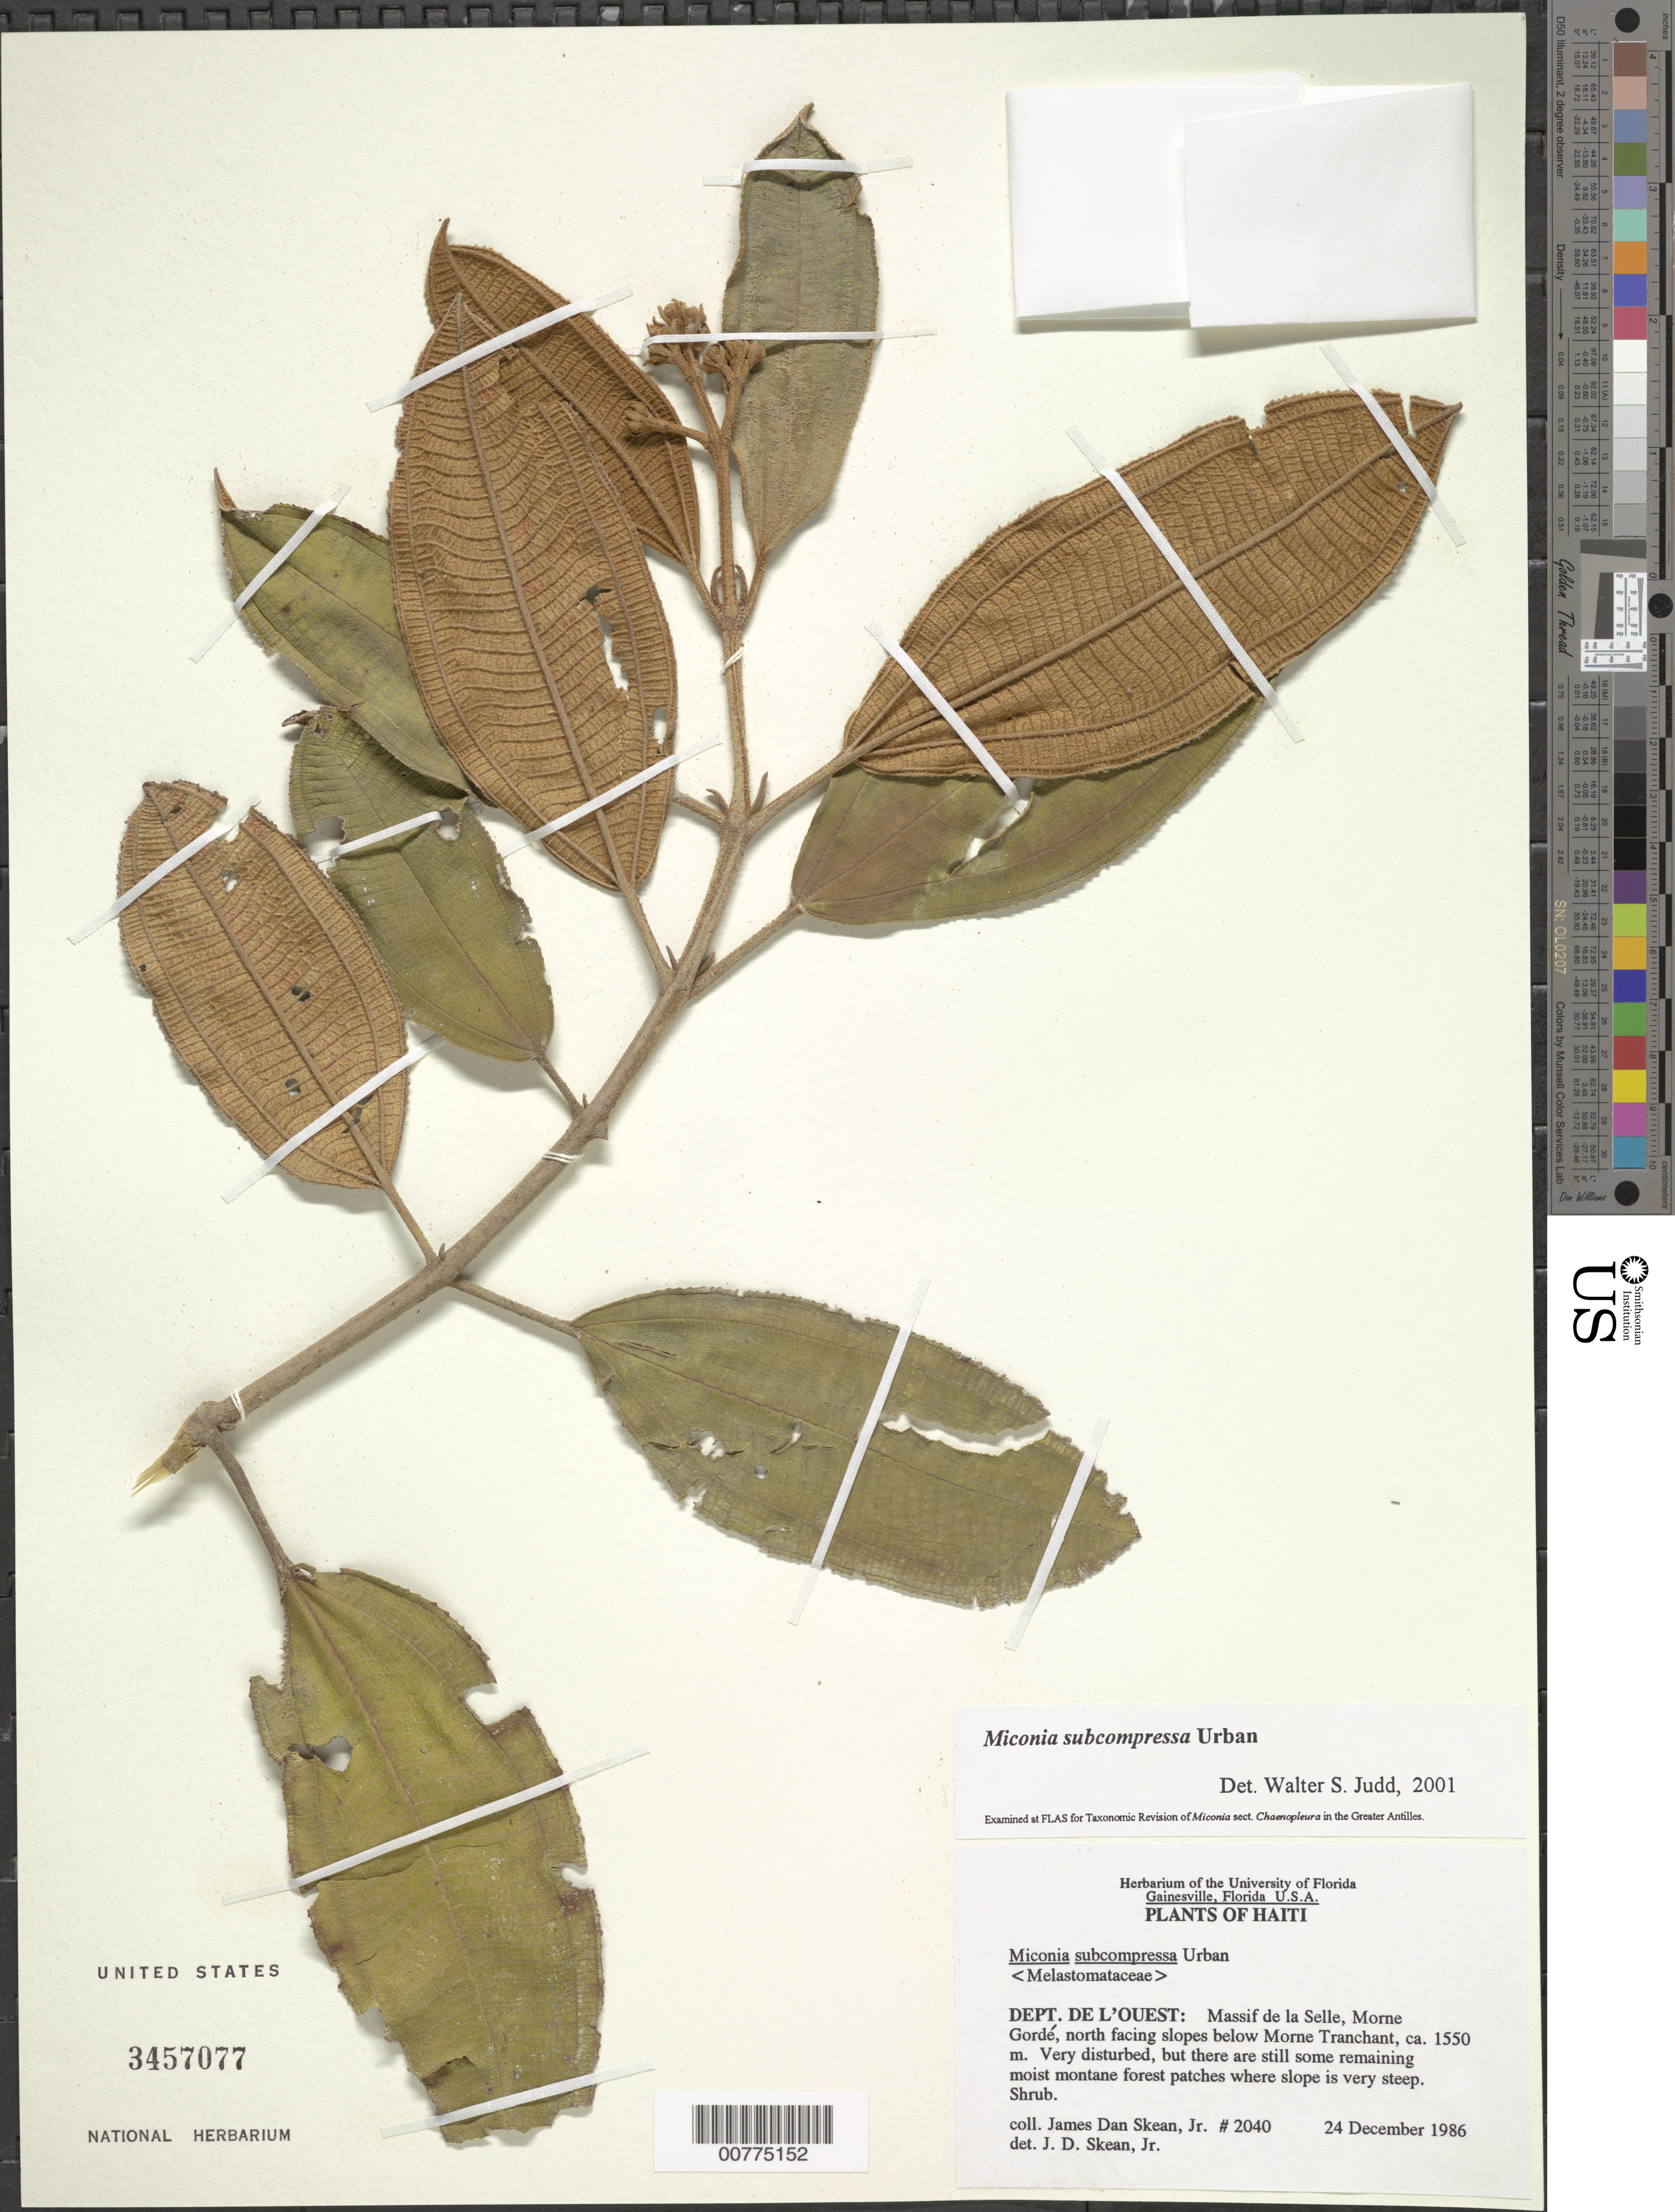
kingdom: Plantae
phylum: Tracheophyta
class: Magnoliopsida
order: Myrtales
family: Melastomataceae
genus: Miconia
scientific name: Miconia subcompressa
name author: Urb.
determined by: Judd, Walter S.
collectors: W. S. Judd & J. D. Skean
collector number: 2040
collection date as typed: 24 Dec 1986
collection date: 1986-12-24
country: Haiti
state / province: Ouest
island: Hispaniola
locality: Massif de la Selle, Morne Gordé, north facing slopes below Morne Tranchant.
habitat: Very disturbed, but there are still some remaining moist montane forest patches where slope is very steep.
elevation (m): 1550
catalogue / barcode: US 3457077